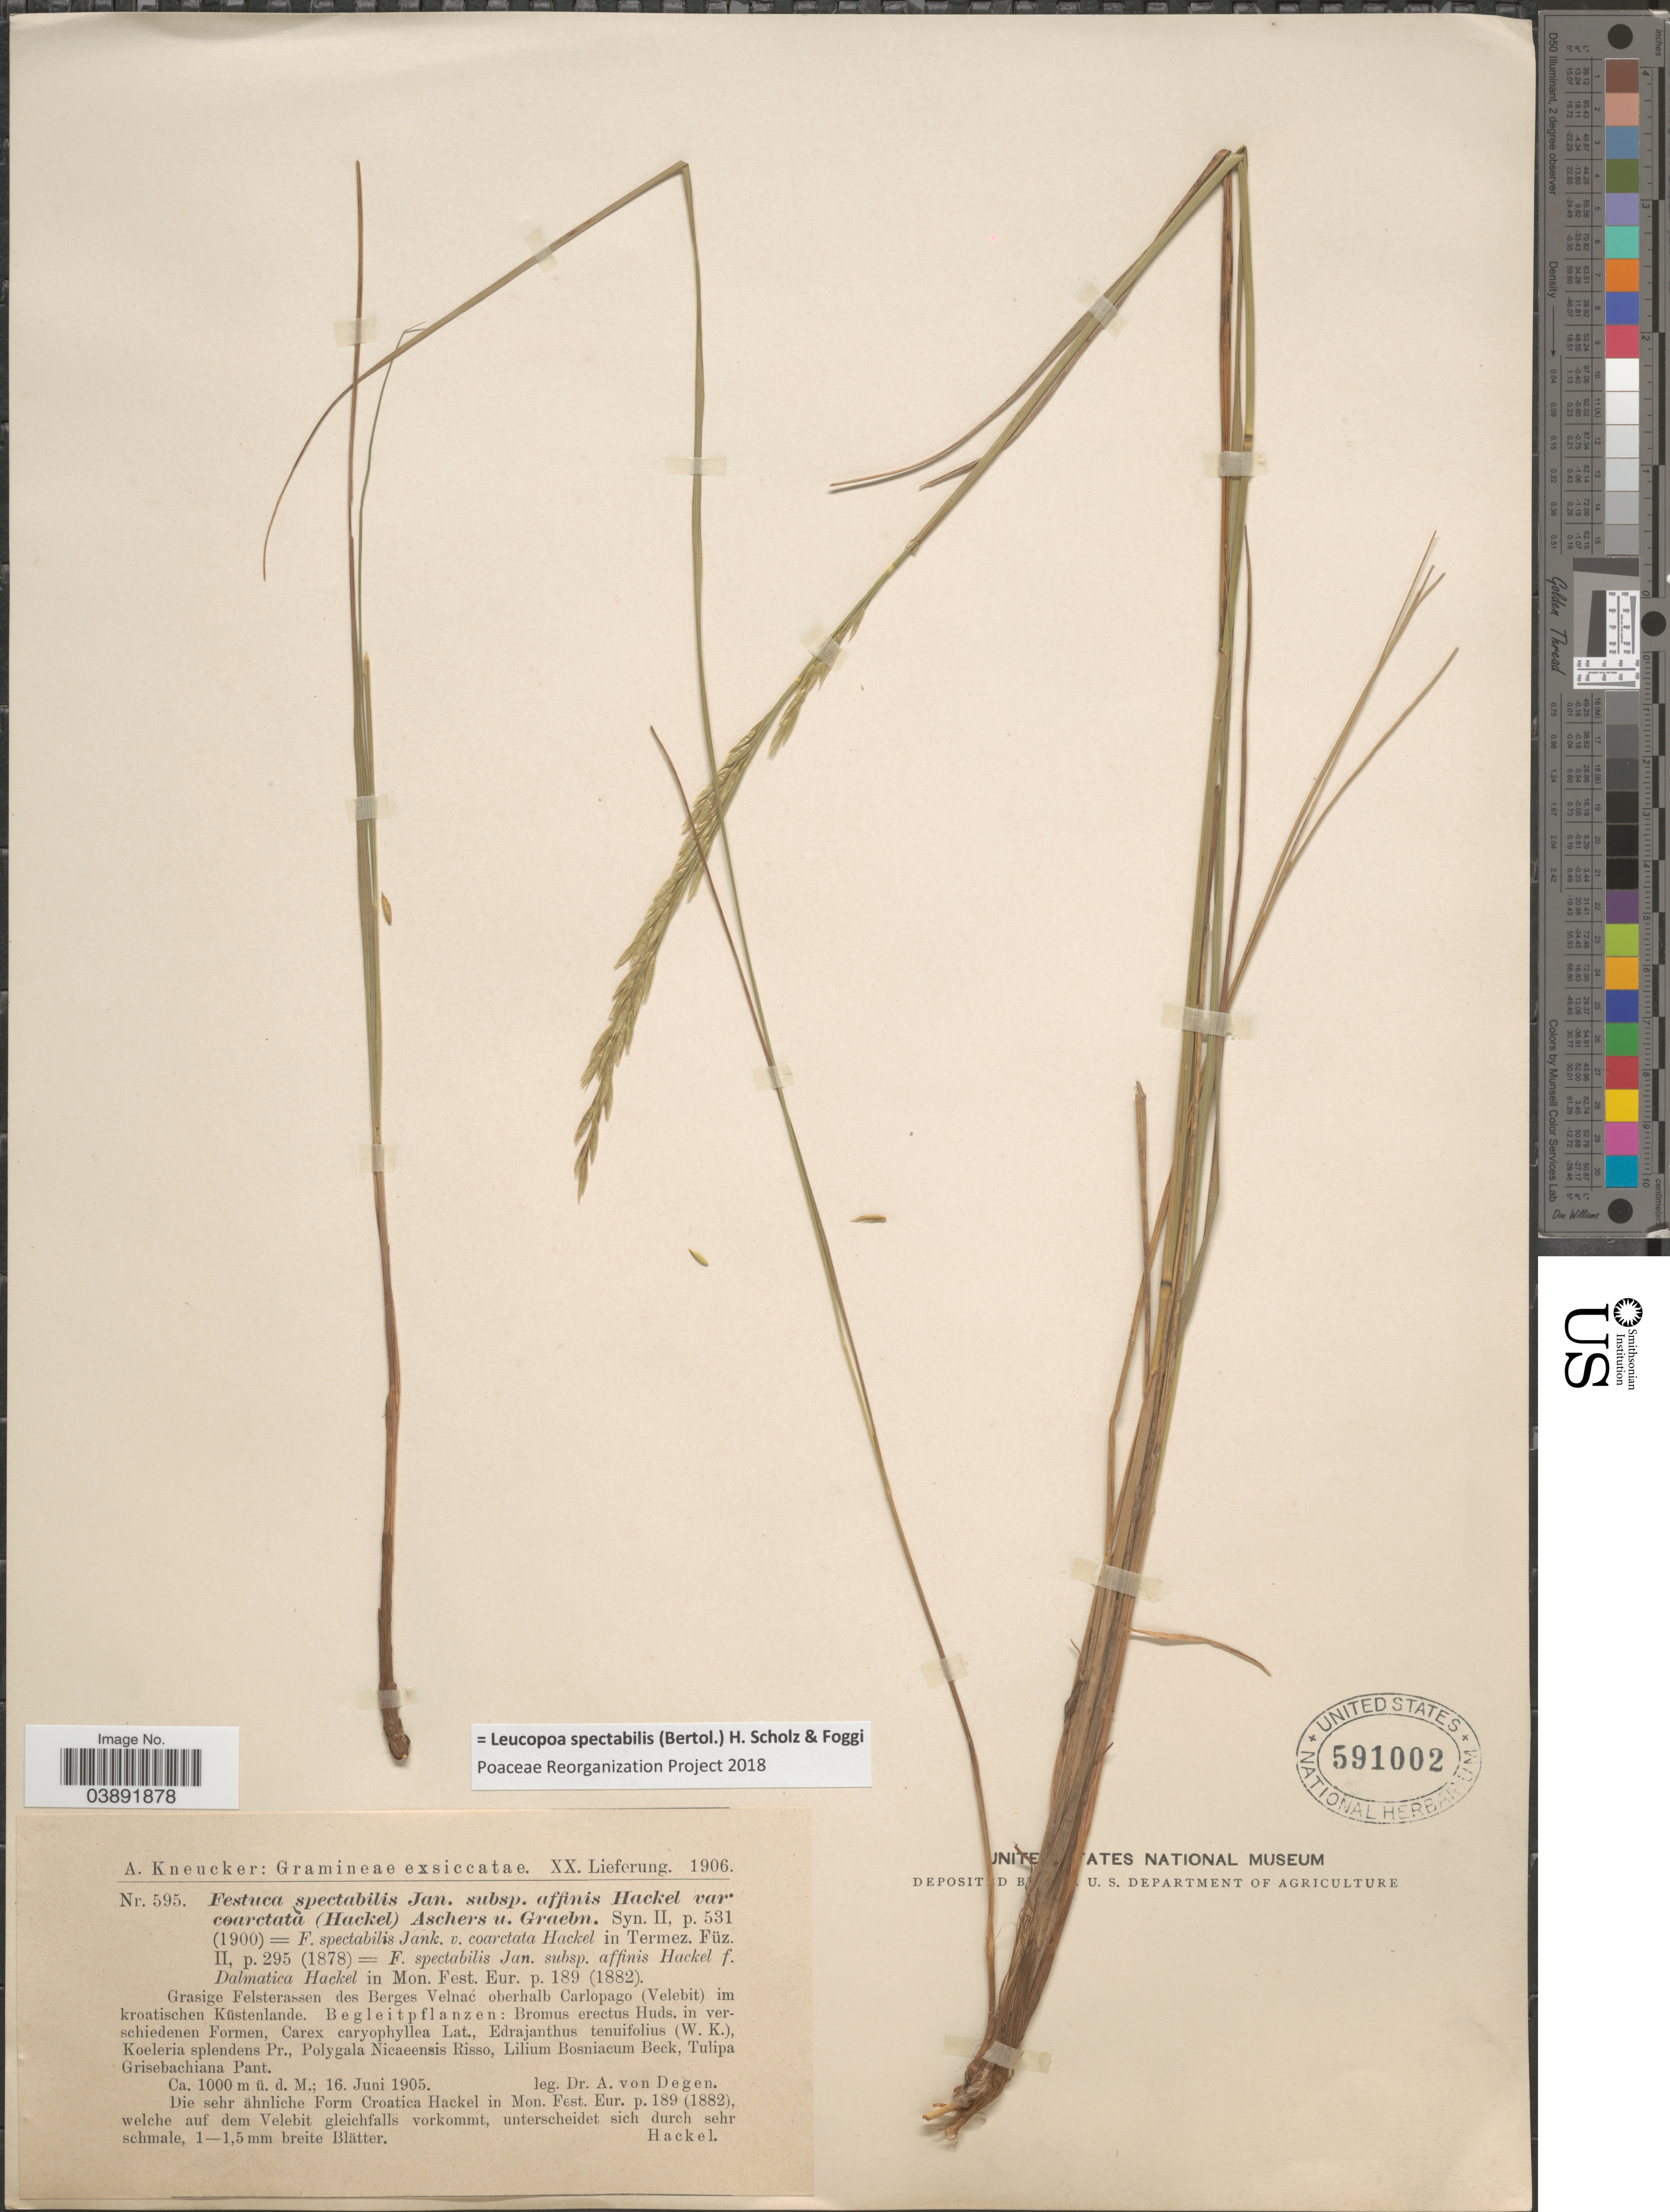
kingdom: Plantae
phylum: Tracheophyta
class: Liliopsida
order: Poales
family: Poaceae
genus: Leucopoa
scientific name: Leucopoa spectabilis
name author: (Bertol.) H. Scholz & Foggi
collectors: A. von Degen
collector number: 595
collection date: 1905-06-16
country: Croatia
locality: Grasige Felsterassen des Berges Velnac oberhalb Carlopago (Velebit) im kroatischen Küstenlande.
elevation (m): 1000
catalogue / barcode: US 591002